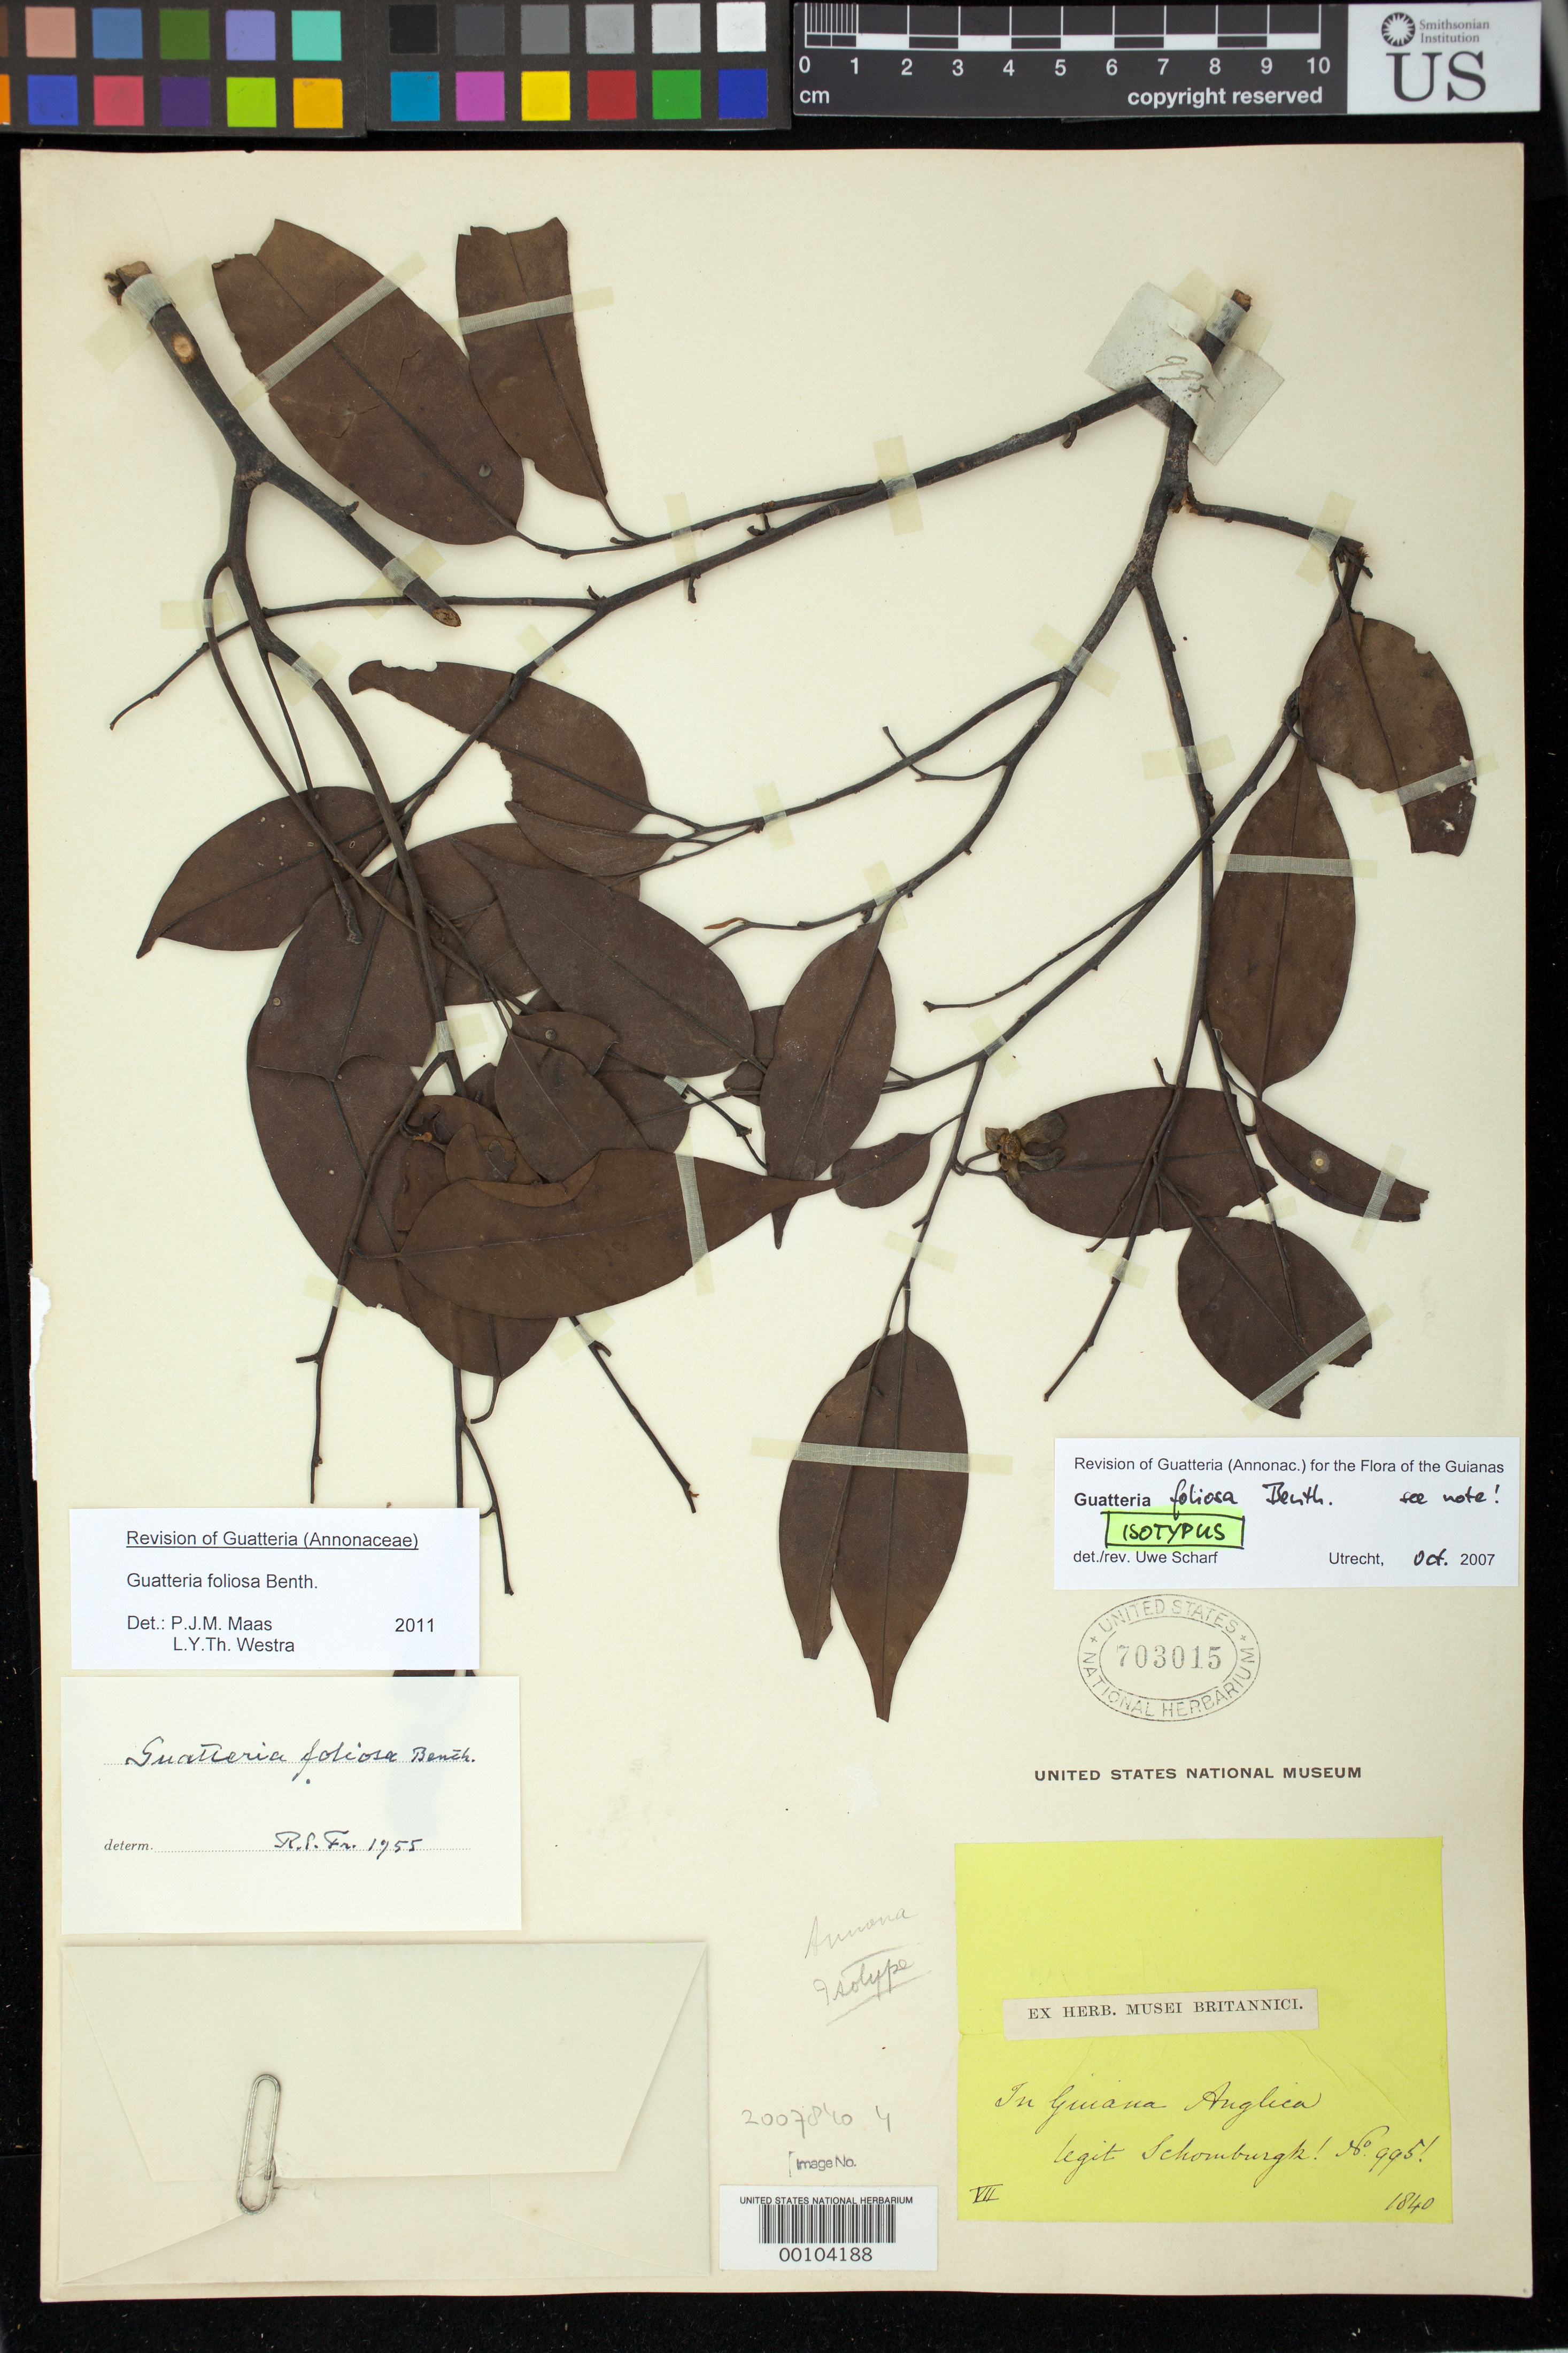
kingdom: Plantae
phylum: Tracheophyta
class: Magnoliopsida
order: Magnoliales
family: Annonaceae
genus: Guatteria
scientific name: Guatteria foliosa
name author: Benth.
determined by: Maas, P. J.; Westra, L. Y.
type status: Isotype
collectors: R. H. Schomburgk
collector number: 995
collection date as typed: Jul 1840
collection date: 1840-07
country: Guyana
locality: In Guiana Anglica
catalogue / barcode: US 703015